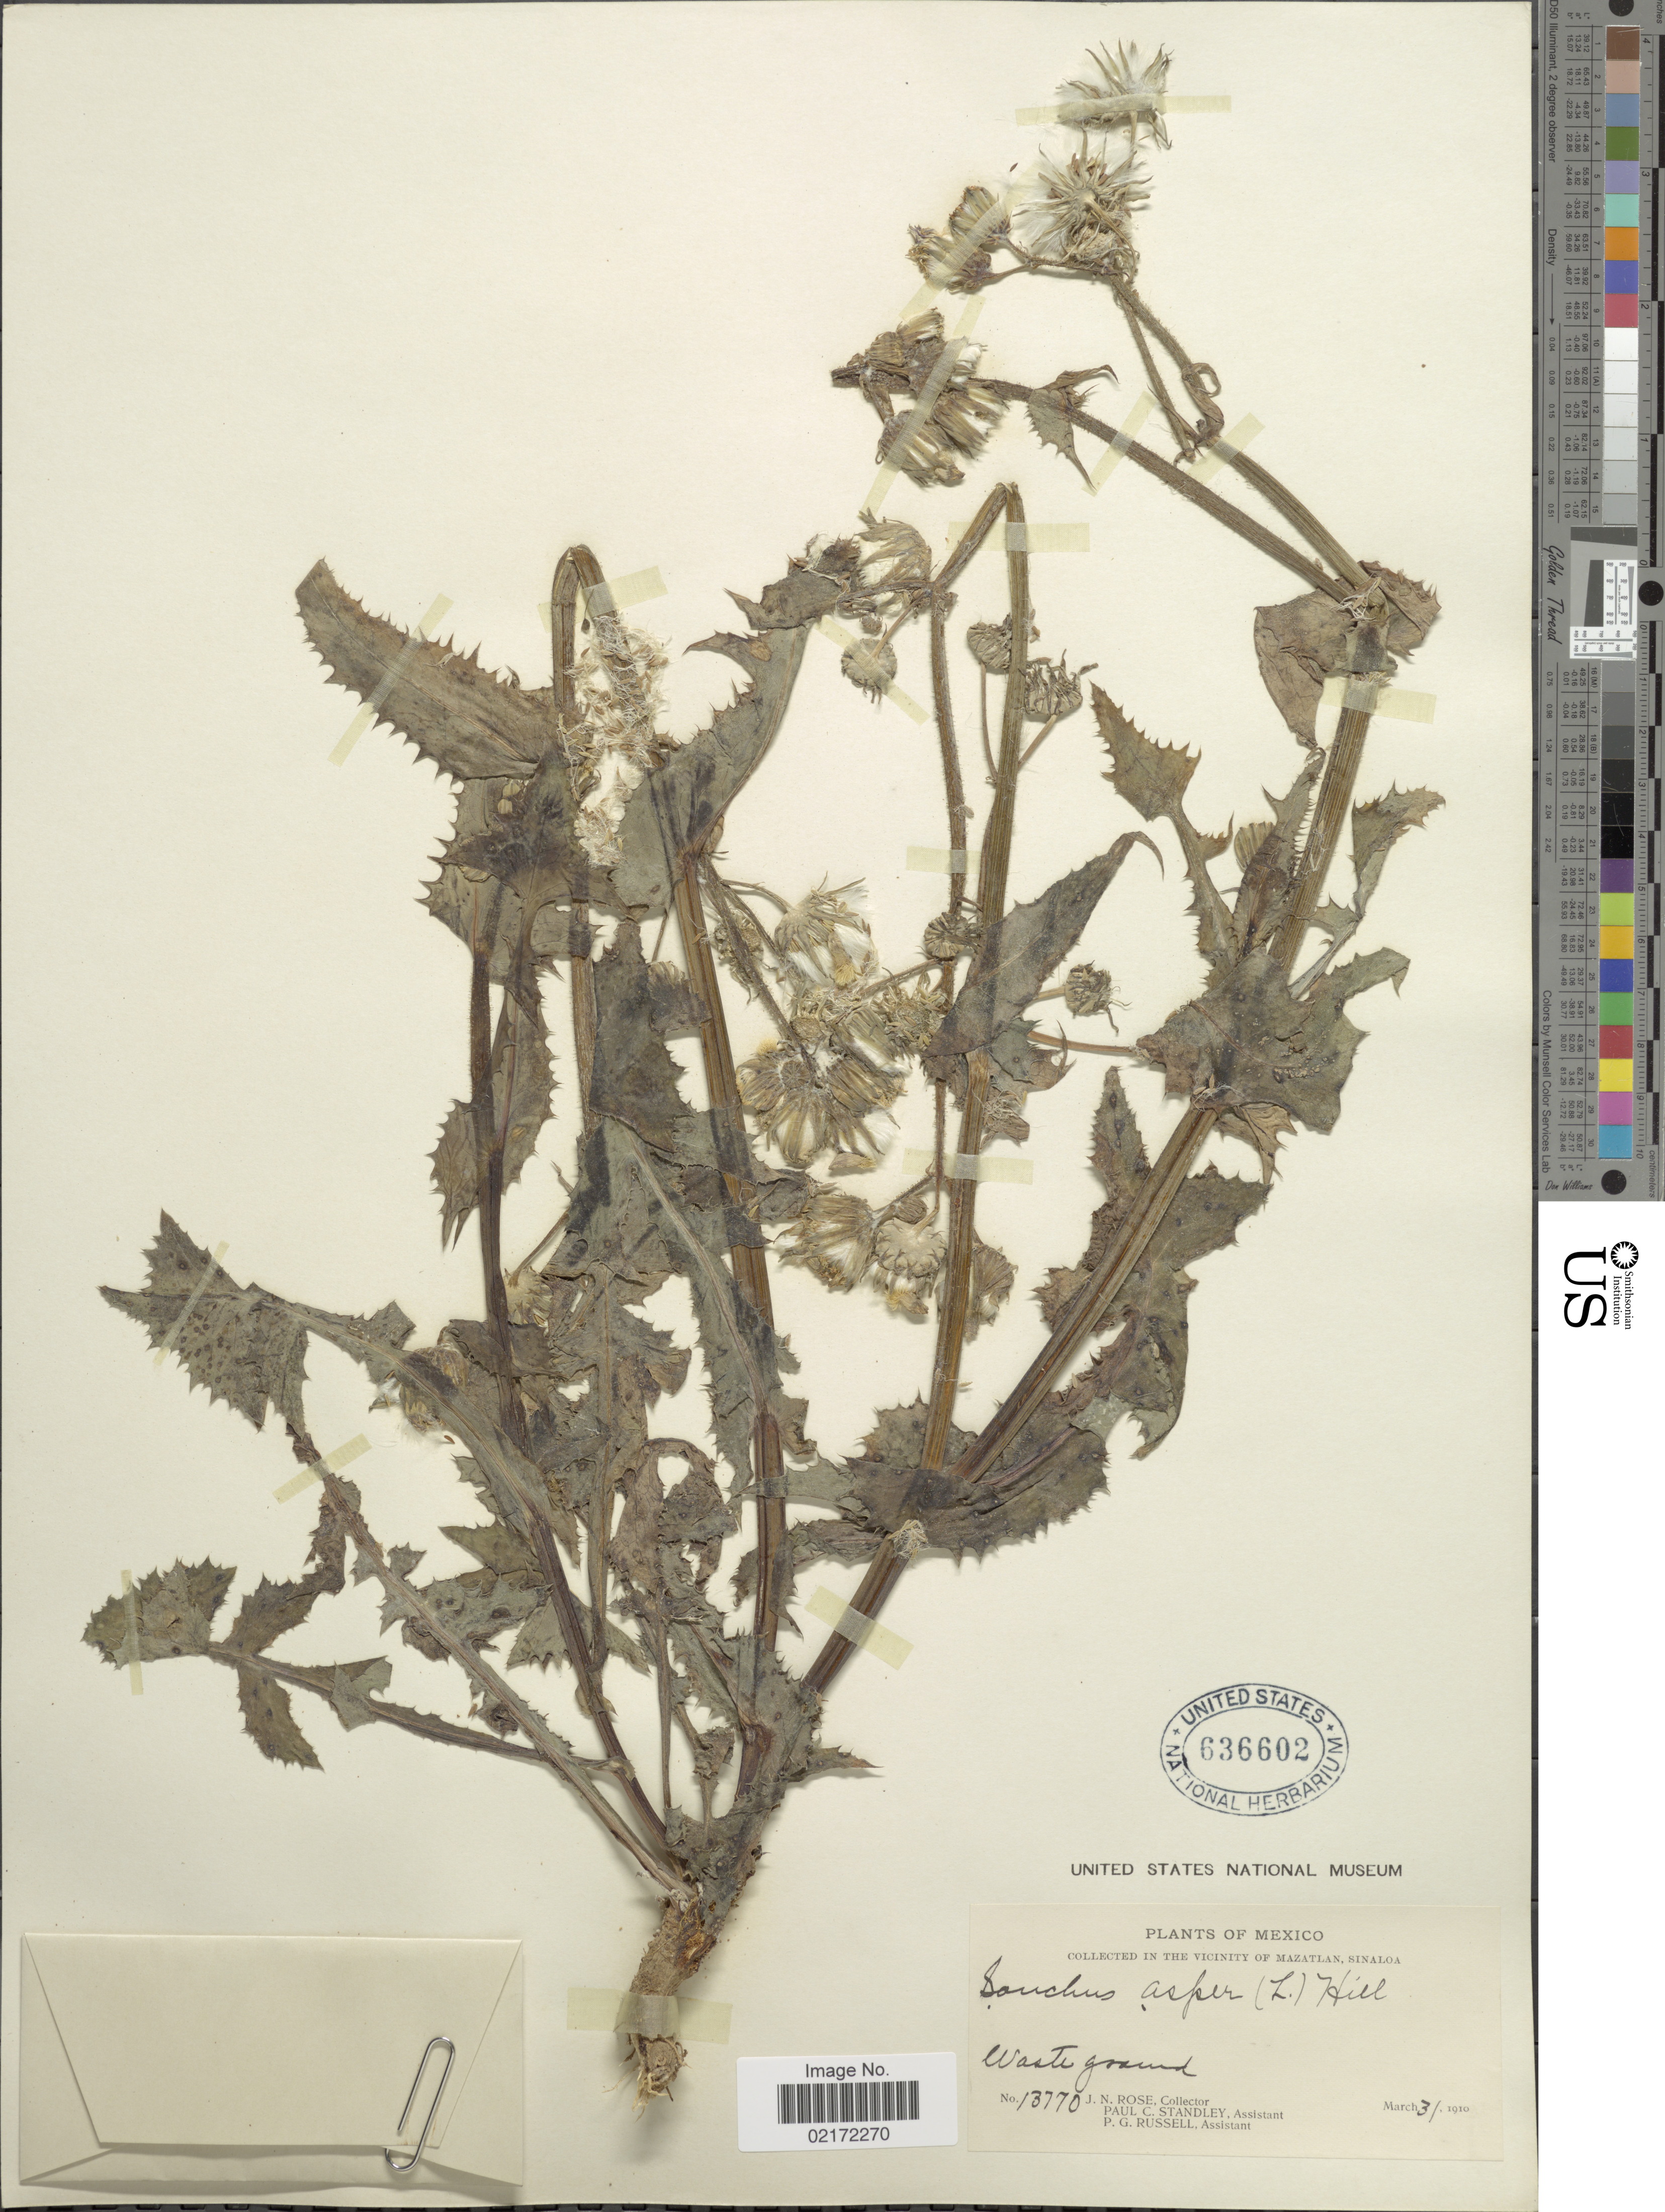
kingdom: Plantae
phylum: Tracheophyta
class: Magnoliopsida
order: Asterales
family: Asteraceae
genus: Sonchus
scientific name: Sonchus asper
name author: (L.) Hill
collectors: J. N. Rose, P. C. Standley & P. G. Russell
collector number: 13770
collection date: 1910-03-31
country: Mexico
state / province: Sinaloa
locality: In the vicinity of Mazatlan, Sinaloa. Waste ground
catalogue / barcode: US 636602